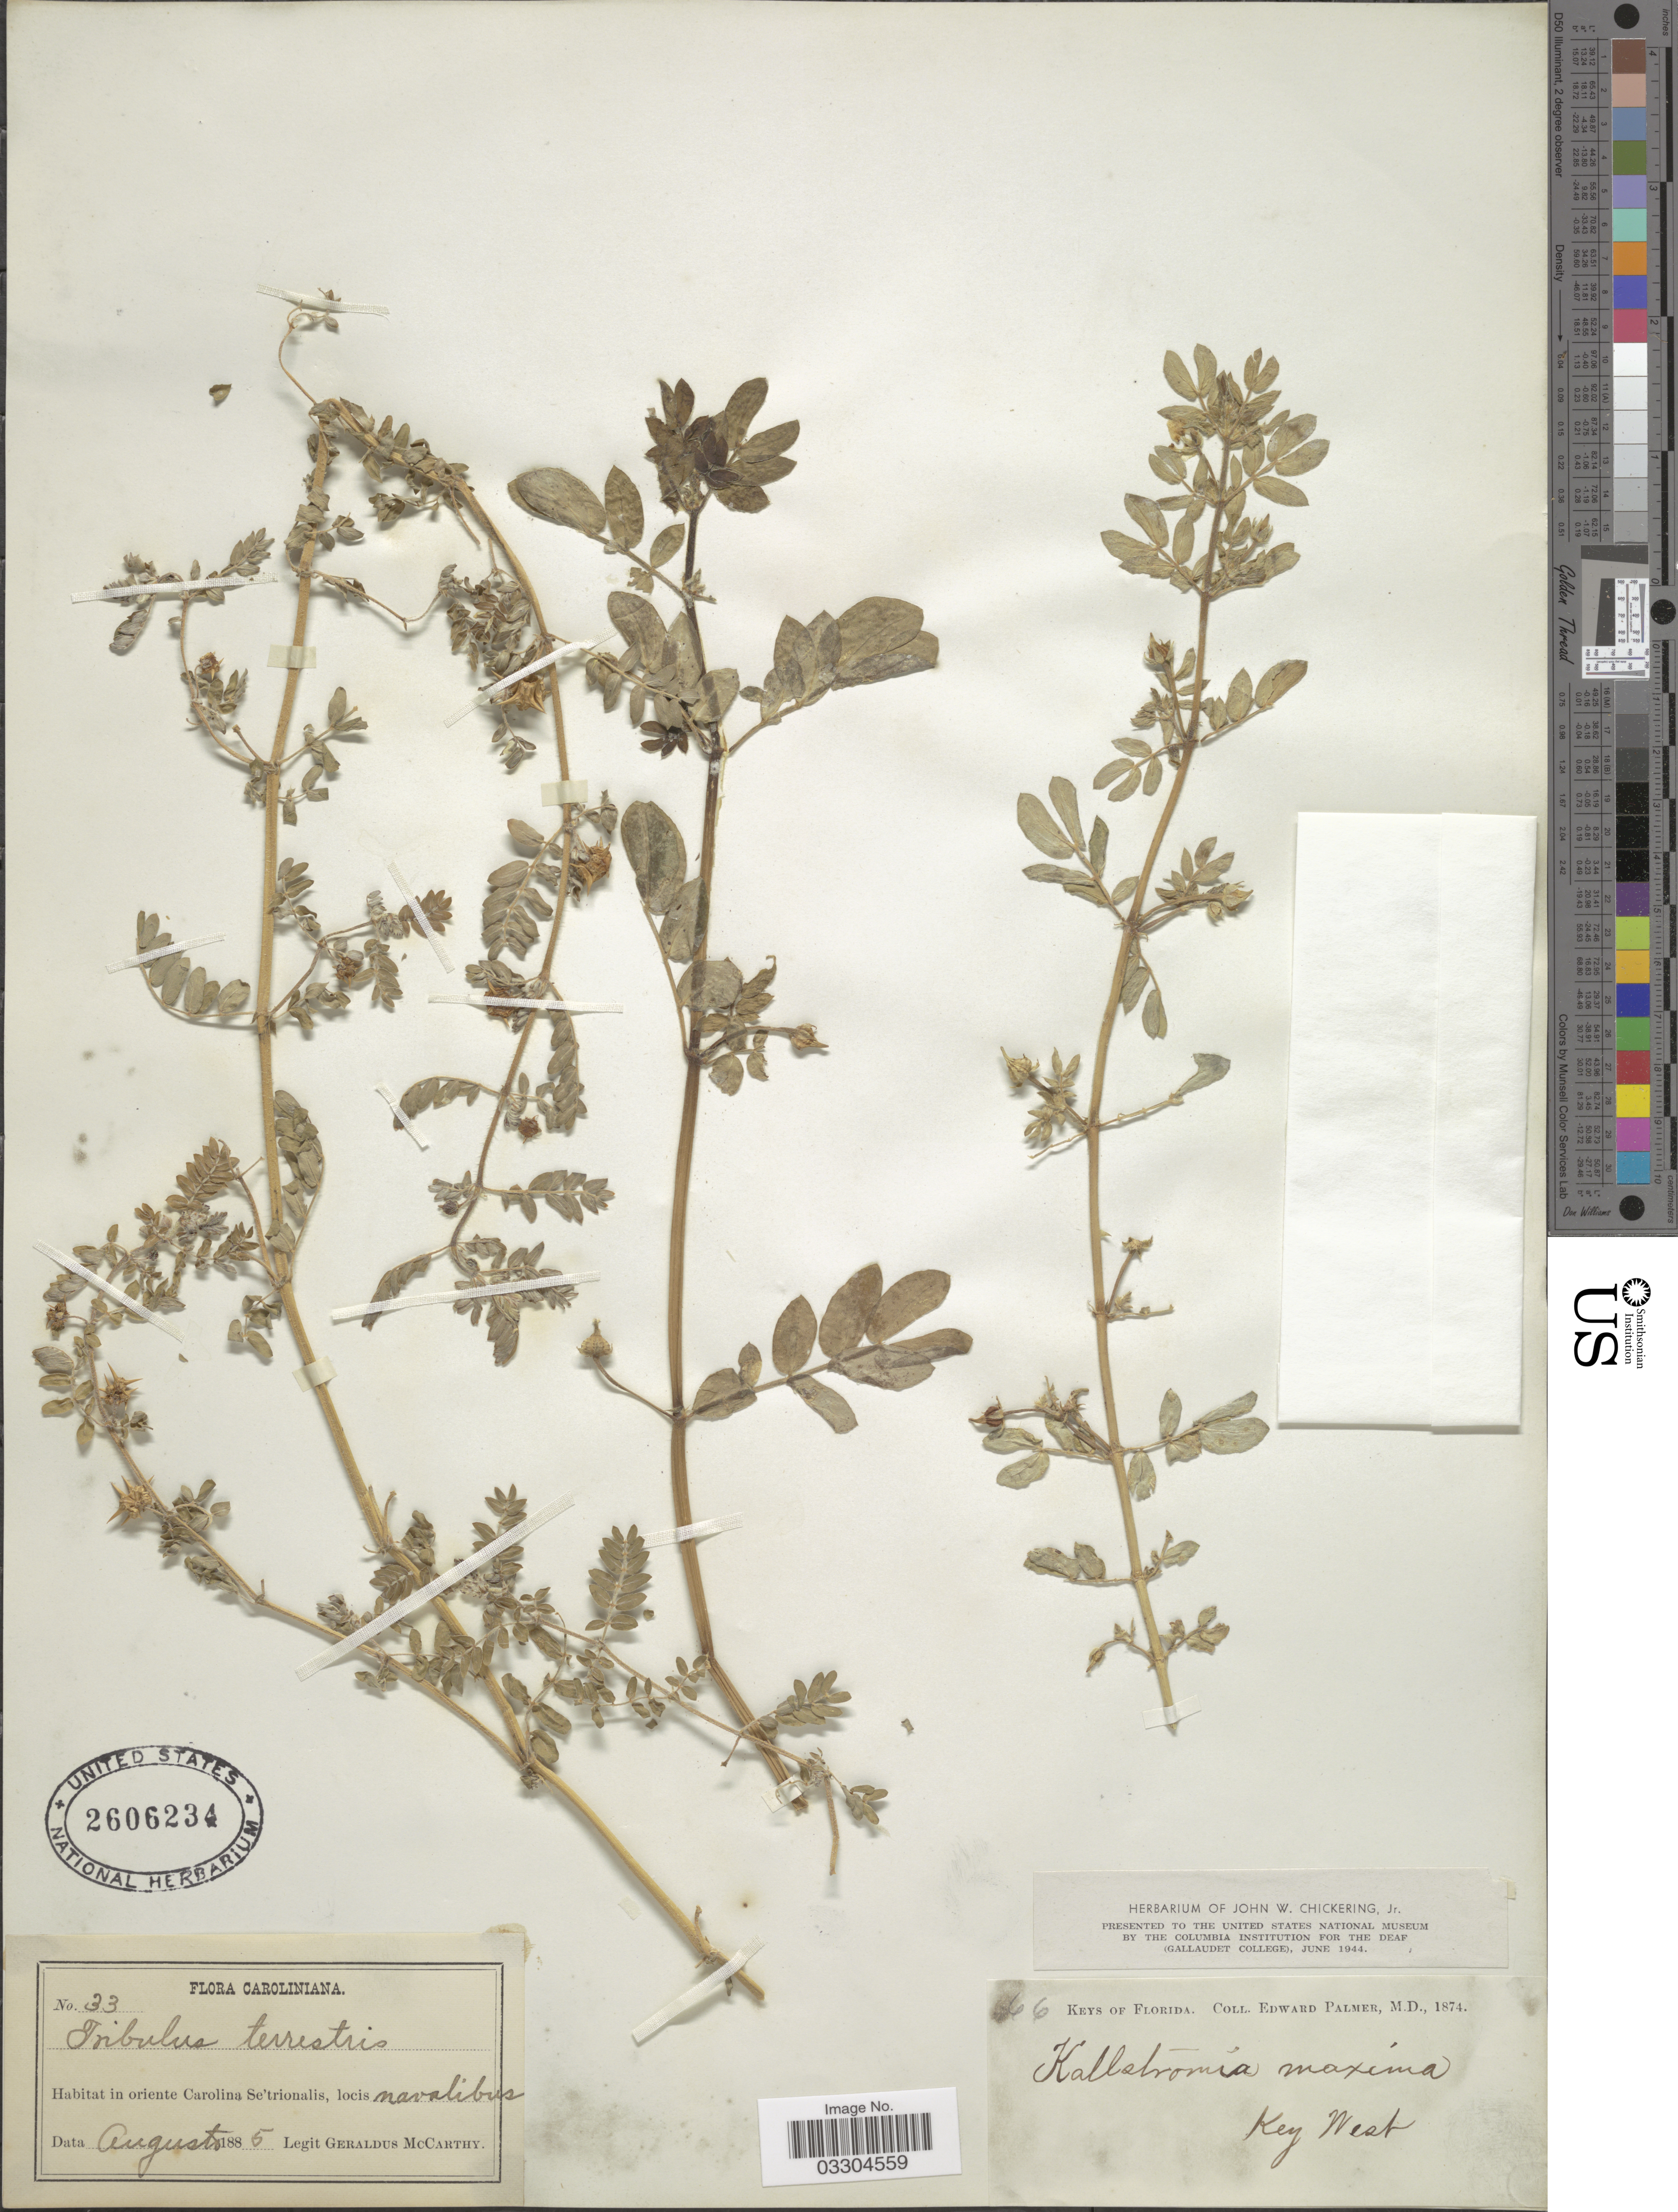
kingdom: Plantae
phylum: Tracheophyta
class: Magnoliopsida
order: Zygophyllales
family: Zygophyllaceae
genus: Kallstroemia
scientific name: Kallstroemia maxima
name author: (L.) Hook. & Arn.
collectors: E. Palmer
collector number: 66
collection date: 1874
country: United States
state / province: Florida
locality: Key West.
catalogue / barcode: US 2606234-2